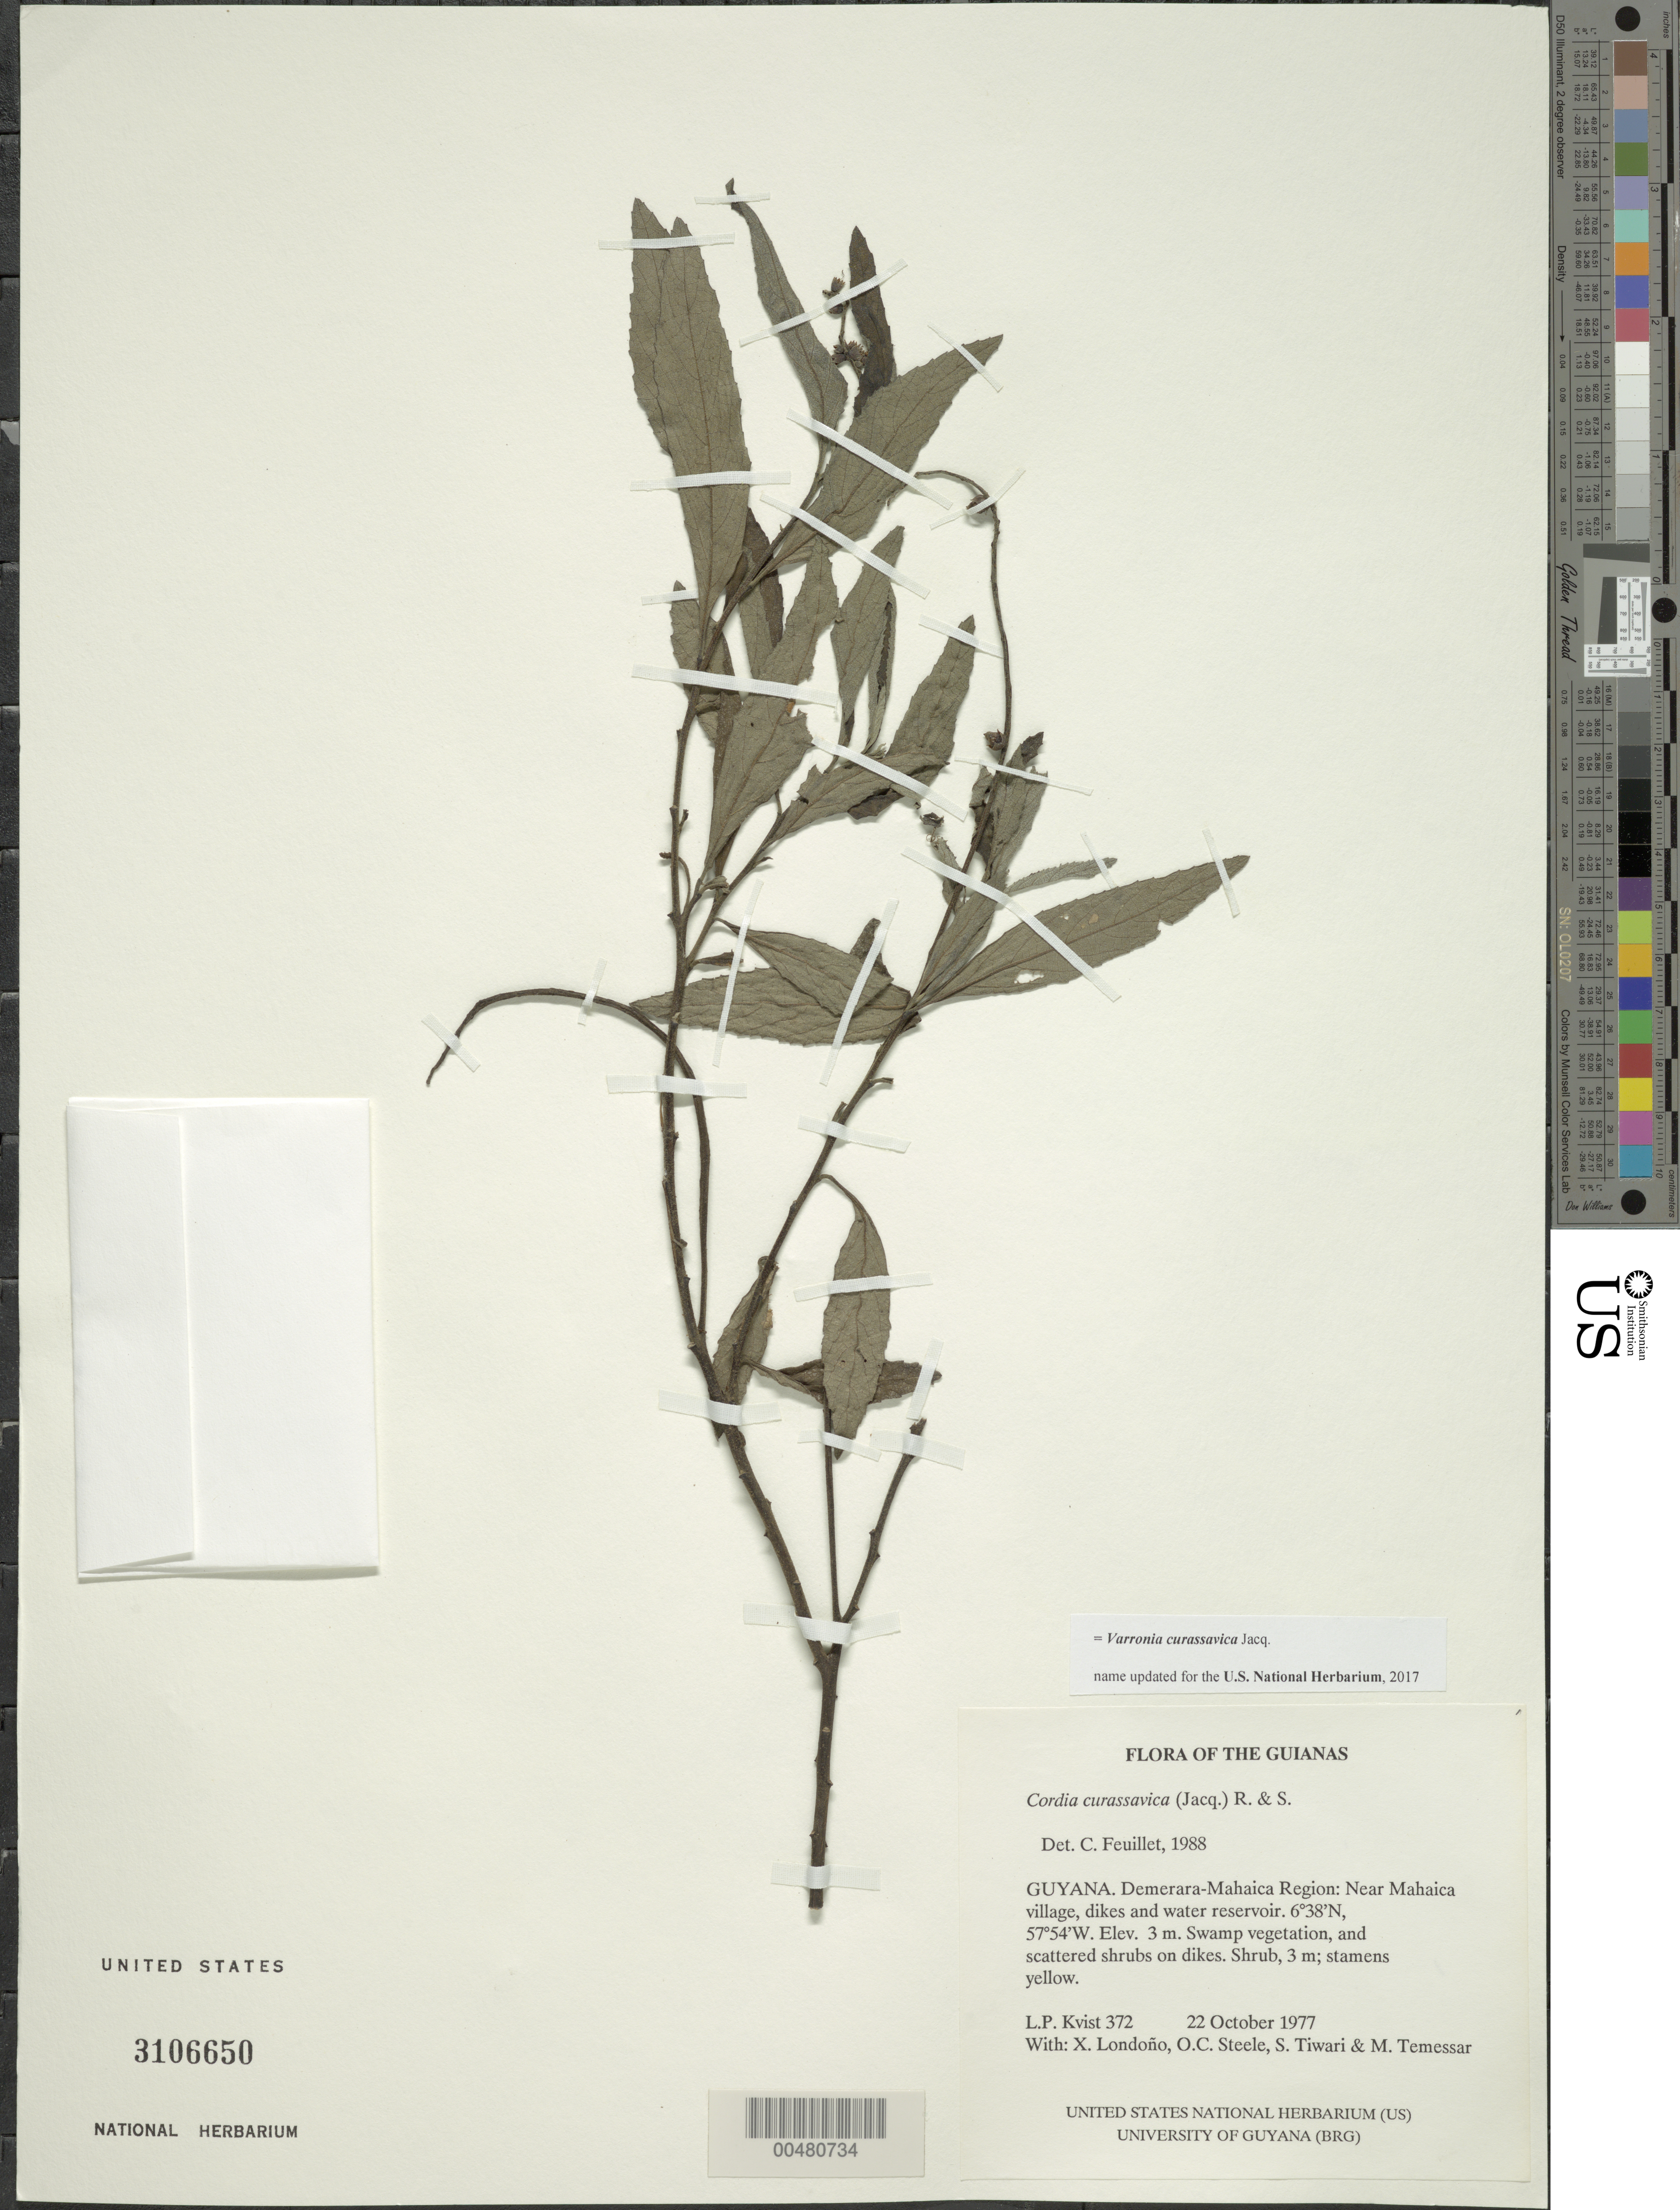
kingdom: Plantae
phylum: Tracheophyta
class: Magnoliopsida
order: Boraginales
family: Cordiaceae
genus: Varronia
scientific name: Varronia curassavica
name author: Jacq.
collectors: L. P. Kvist, X. Londoño, O. C. Steele, S. Tiwari & M. Tamessar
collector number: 372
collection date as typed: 22 October 1987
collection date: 1987-10-22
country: Guyana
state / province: Demerara-Mahaica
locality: Near Mahaica village, dikes and water reservoir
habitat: Swamp vegetation, and scattered shrubs on dikes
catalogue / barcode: US 3106650